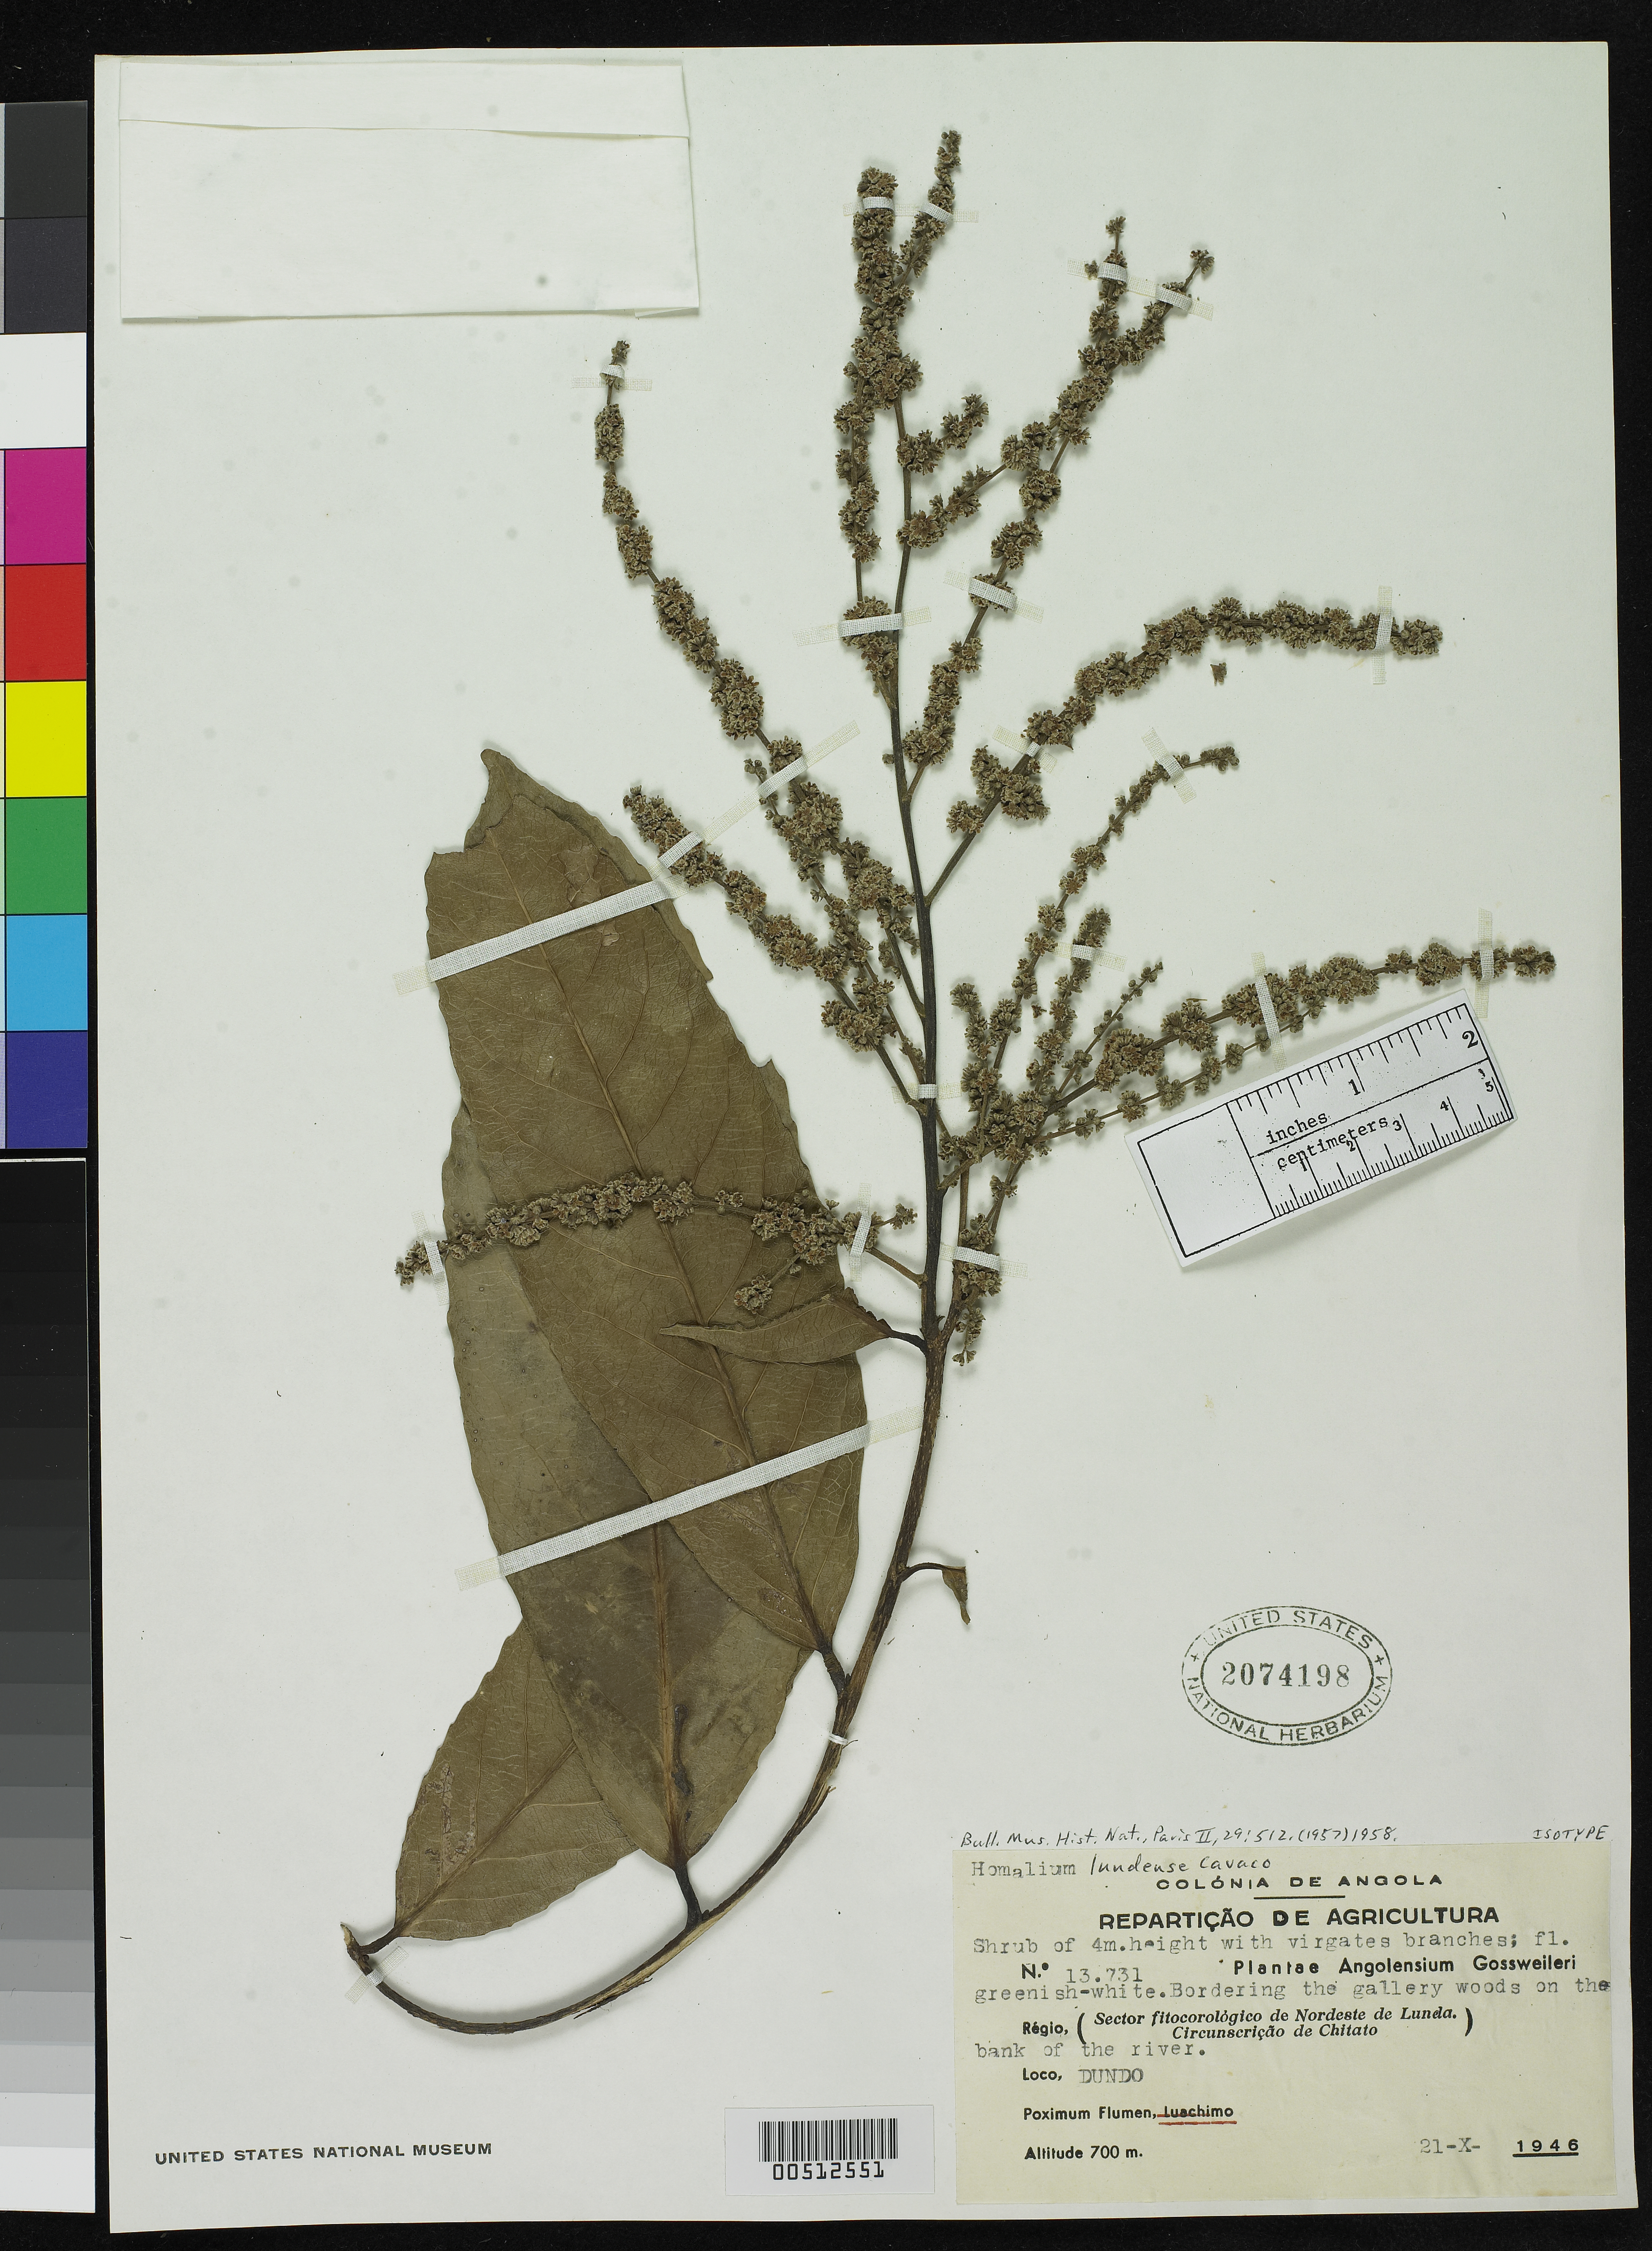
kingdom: Plantae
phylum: Tracheophyta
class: Magnoliopsida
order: Malpighiales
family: Salicaceae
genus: Homalium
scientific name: Homalium lundense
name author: Cavaco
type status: Isotype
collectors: J. Gossweiler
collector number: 13731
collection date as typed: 21 Oct 1946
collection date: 1946-10-21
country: Angola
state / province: Lunda Norte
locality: Dundo, sector fitocorogico de nordeste de Lunda, circunscricao de Chitato, bank of river.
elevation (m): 700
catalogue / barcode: US 512551